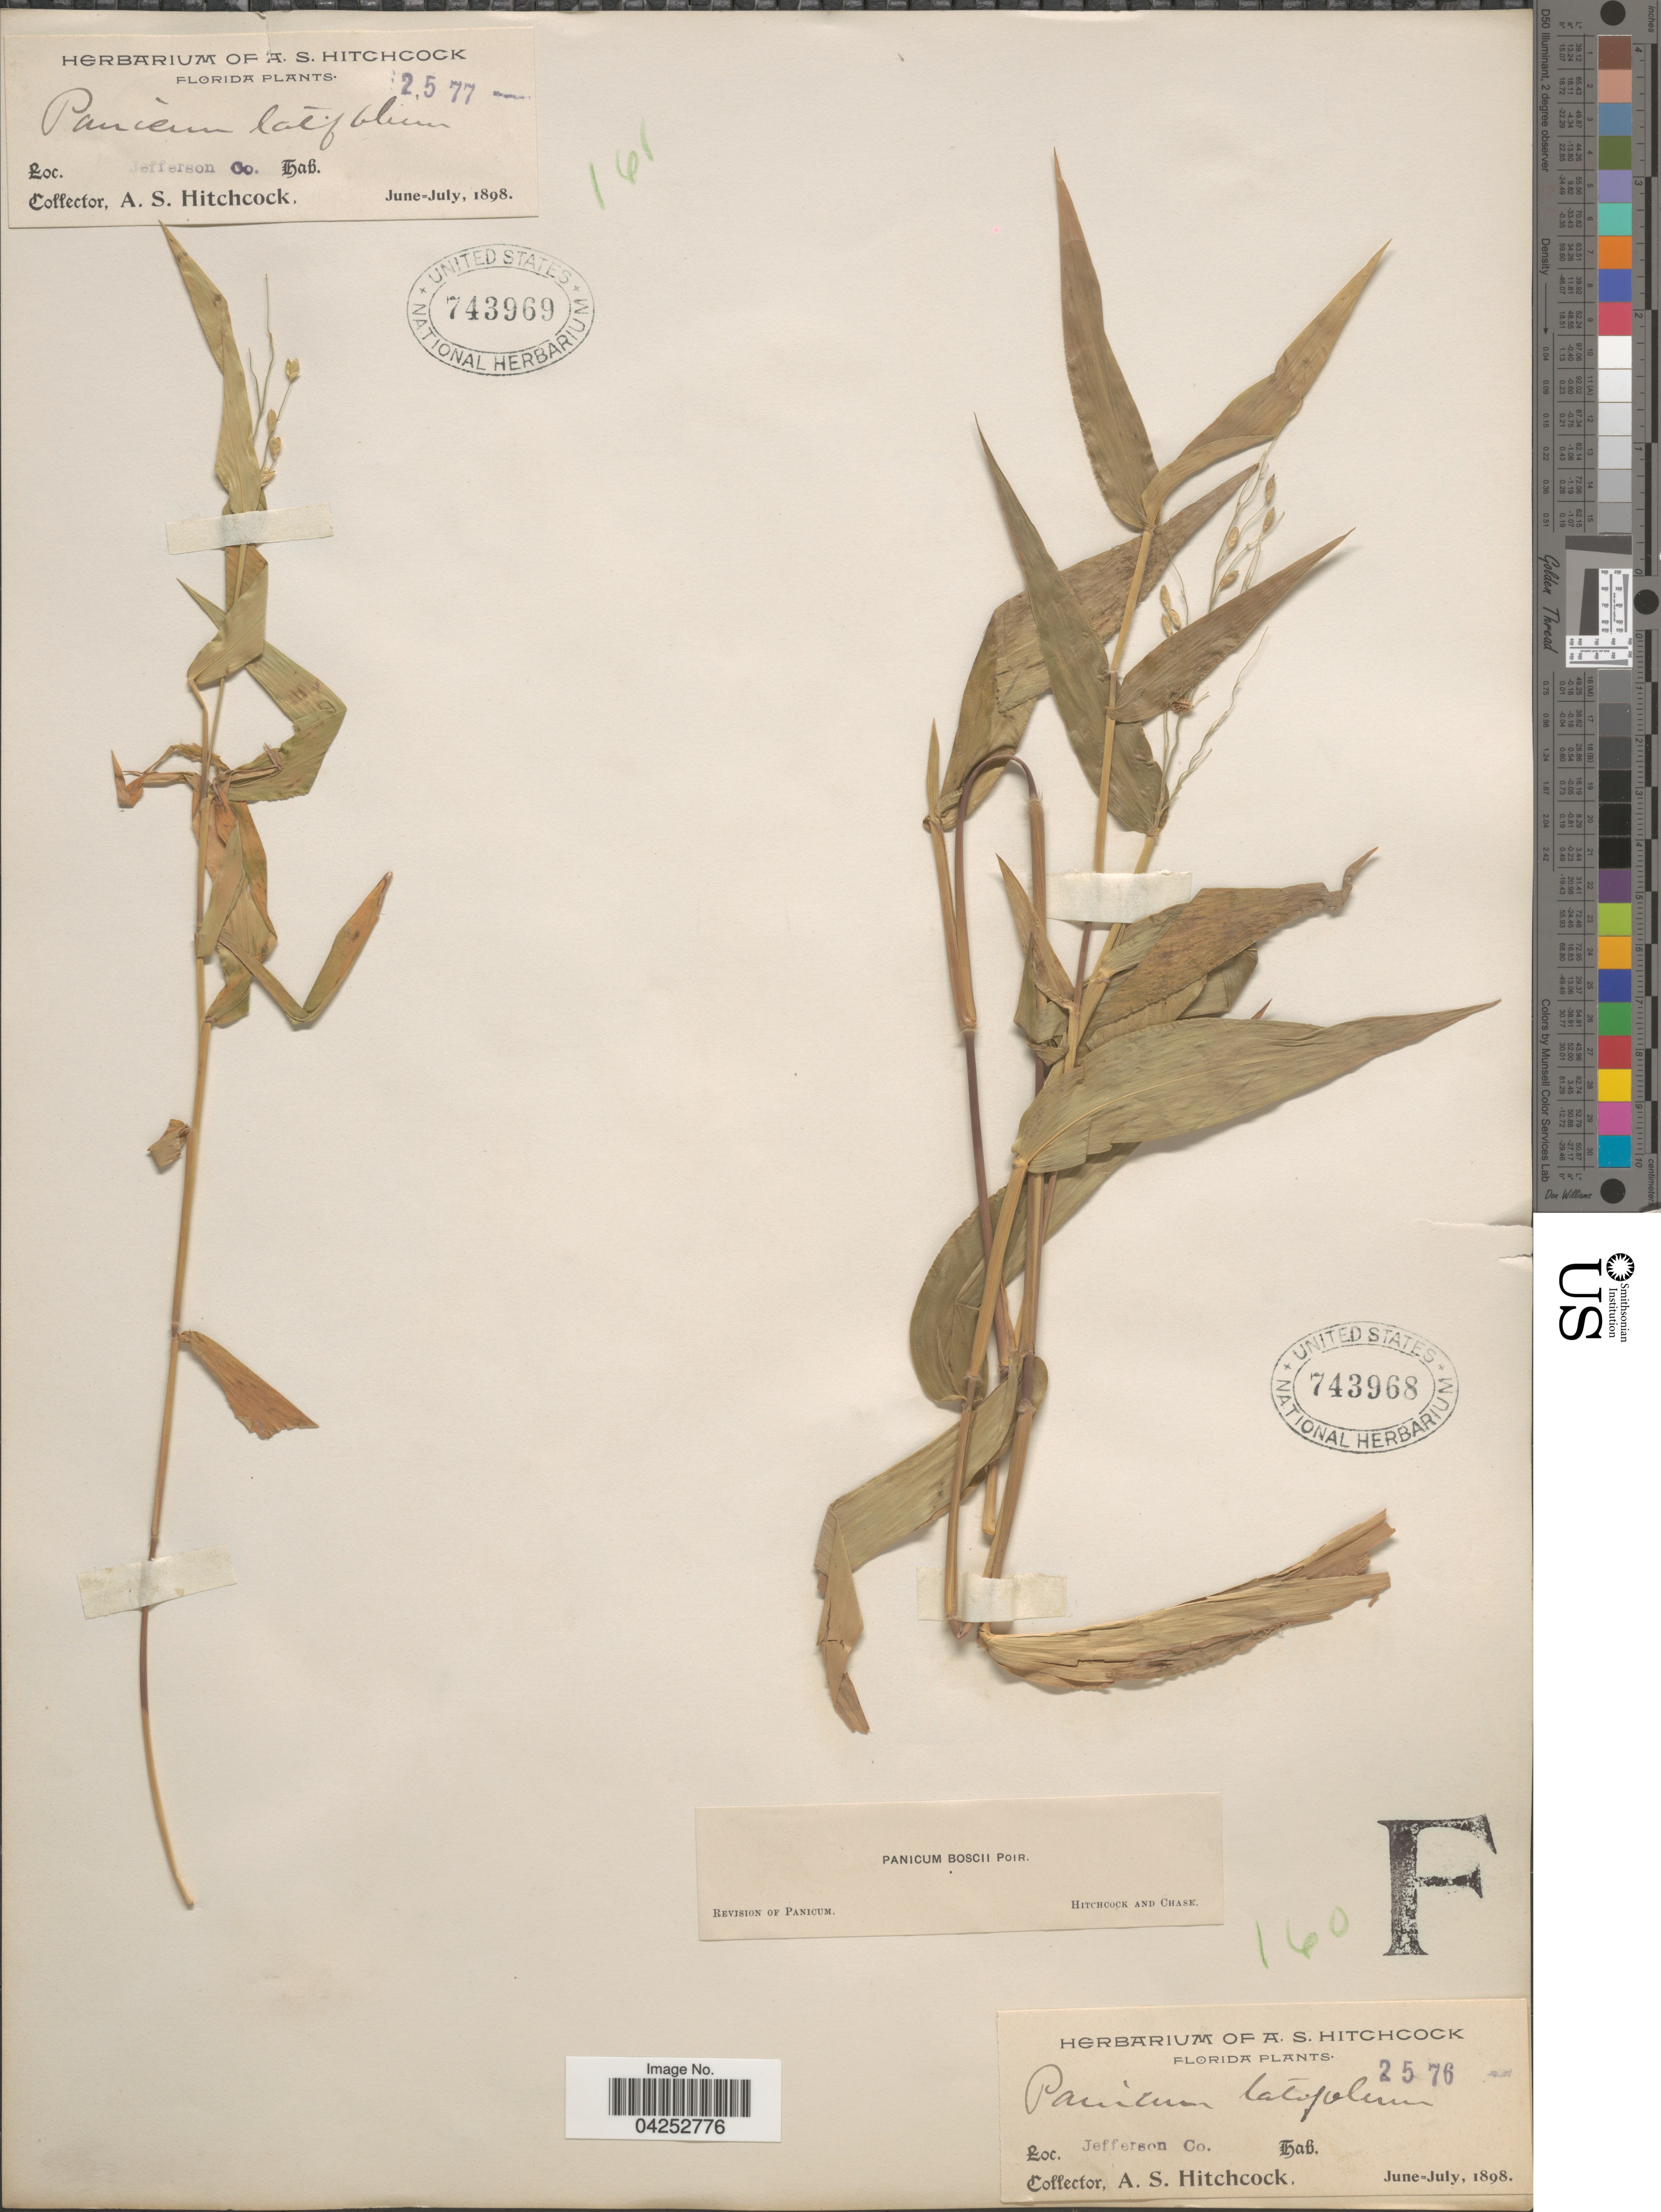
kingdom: Plantae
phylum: Tracheophyta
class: Liliopsida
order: Poales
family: Poaceae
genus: Dichanthelium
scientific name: Dichanthelium boscii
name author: (Poir.) Gould & C.A. Clark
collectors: A. S. Hitchcock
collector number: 2577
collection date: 1898-06/1898-07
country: United States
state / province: Florida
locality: Jefferson Co.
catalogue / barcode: US 743969